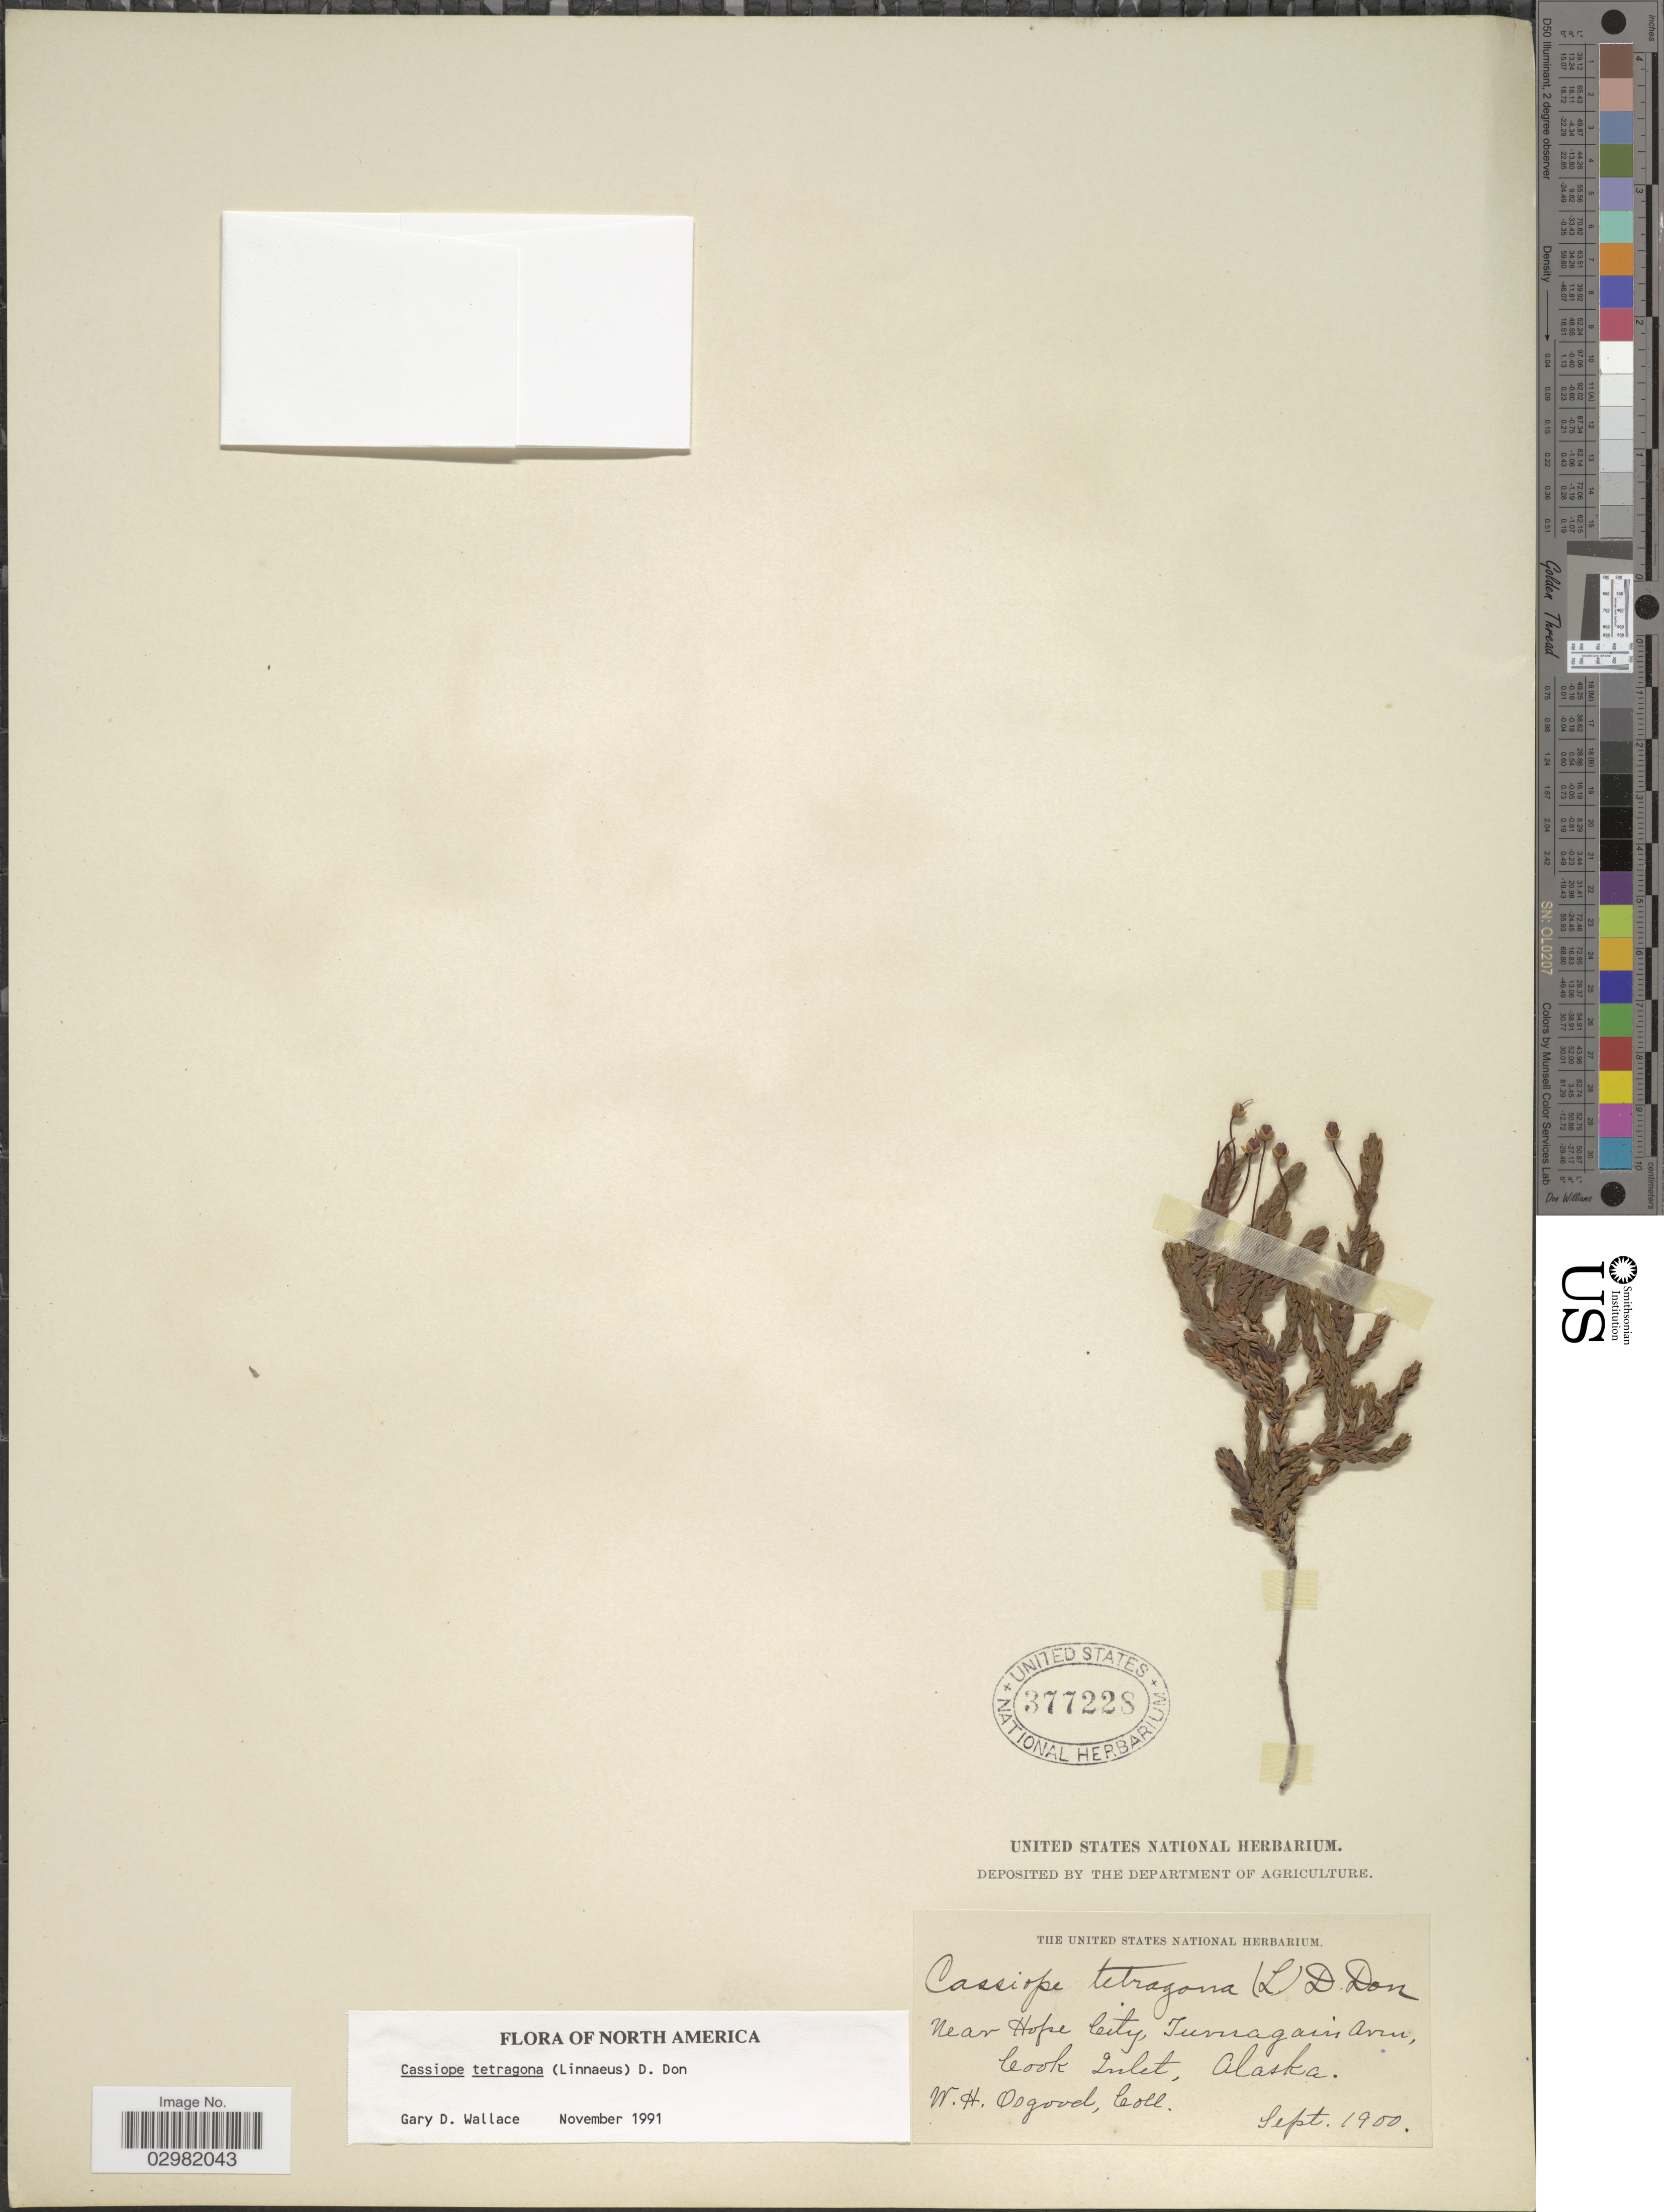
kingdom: Plantae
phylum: Tracheophyta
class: Magnoliopsida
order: Ericales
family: Ericaceae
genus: Cassiope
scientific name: Cassiope tetragona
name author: (L.) D. Don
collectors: W. Osgood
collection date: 1900-09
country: United States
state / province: Alaska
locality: Near Hope City, Turnagain Arm, Cook Inlet.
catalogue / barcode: US 377228